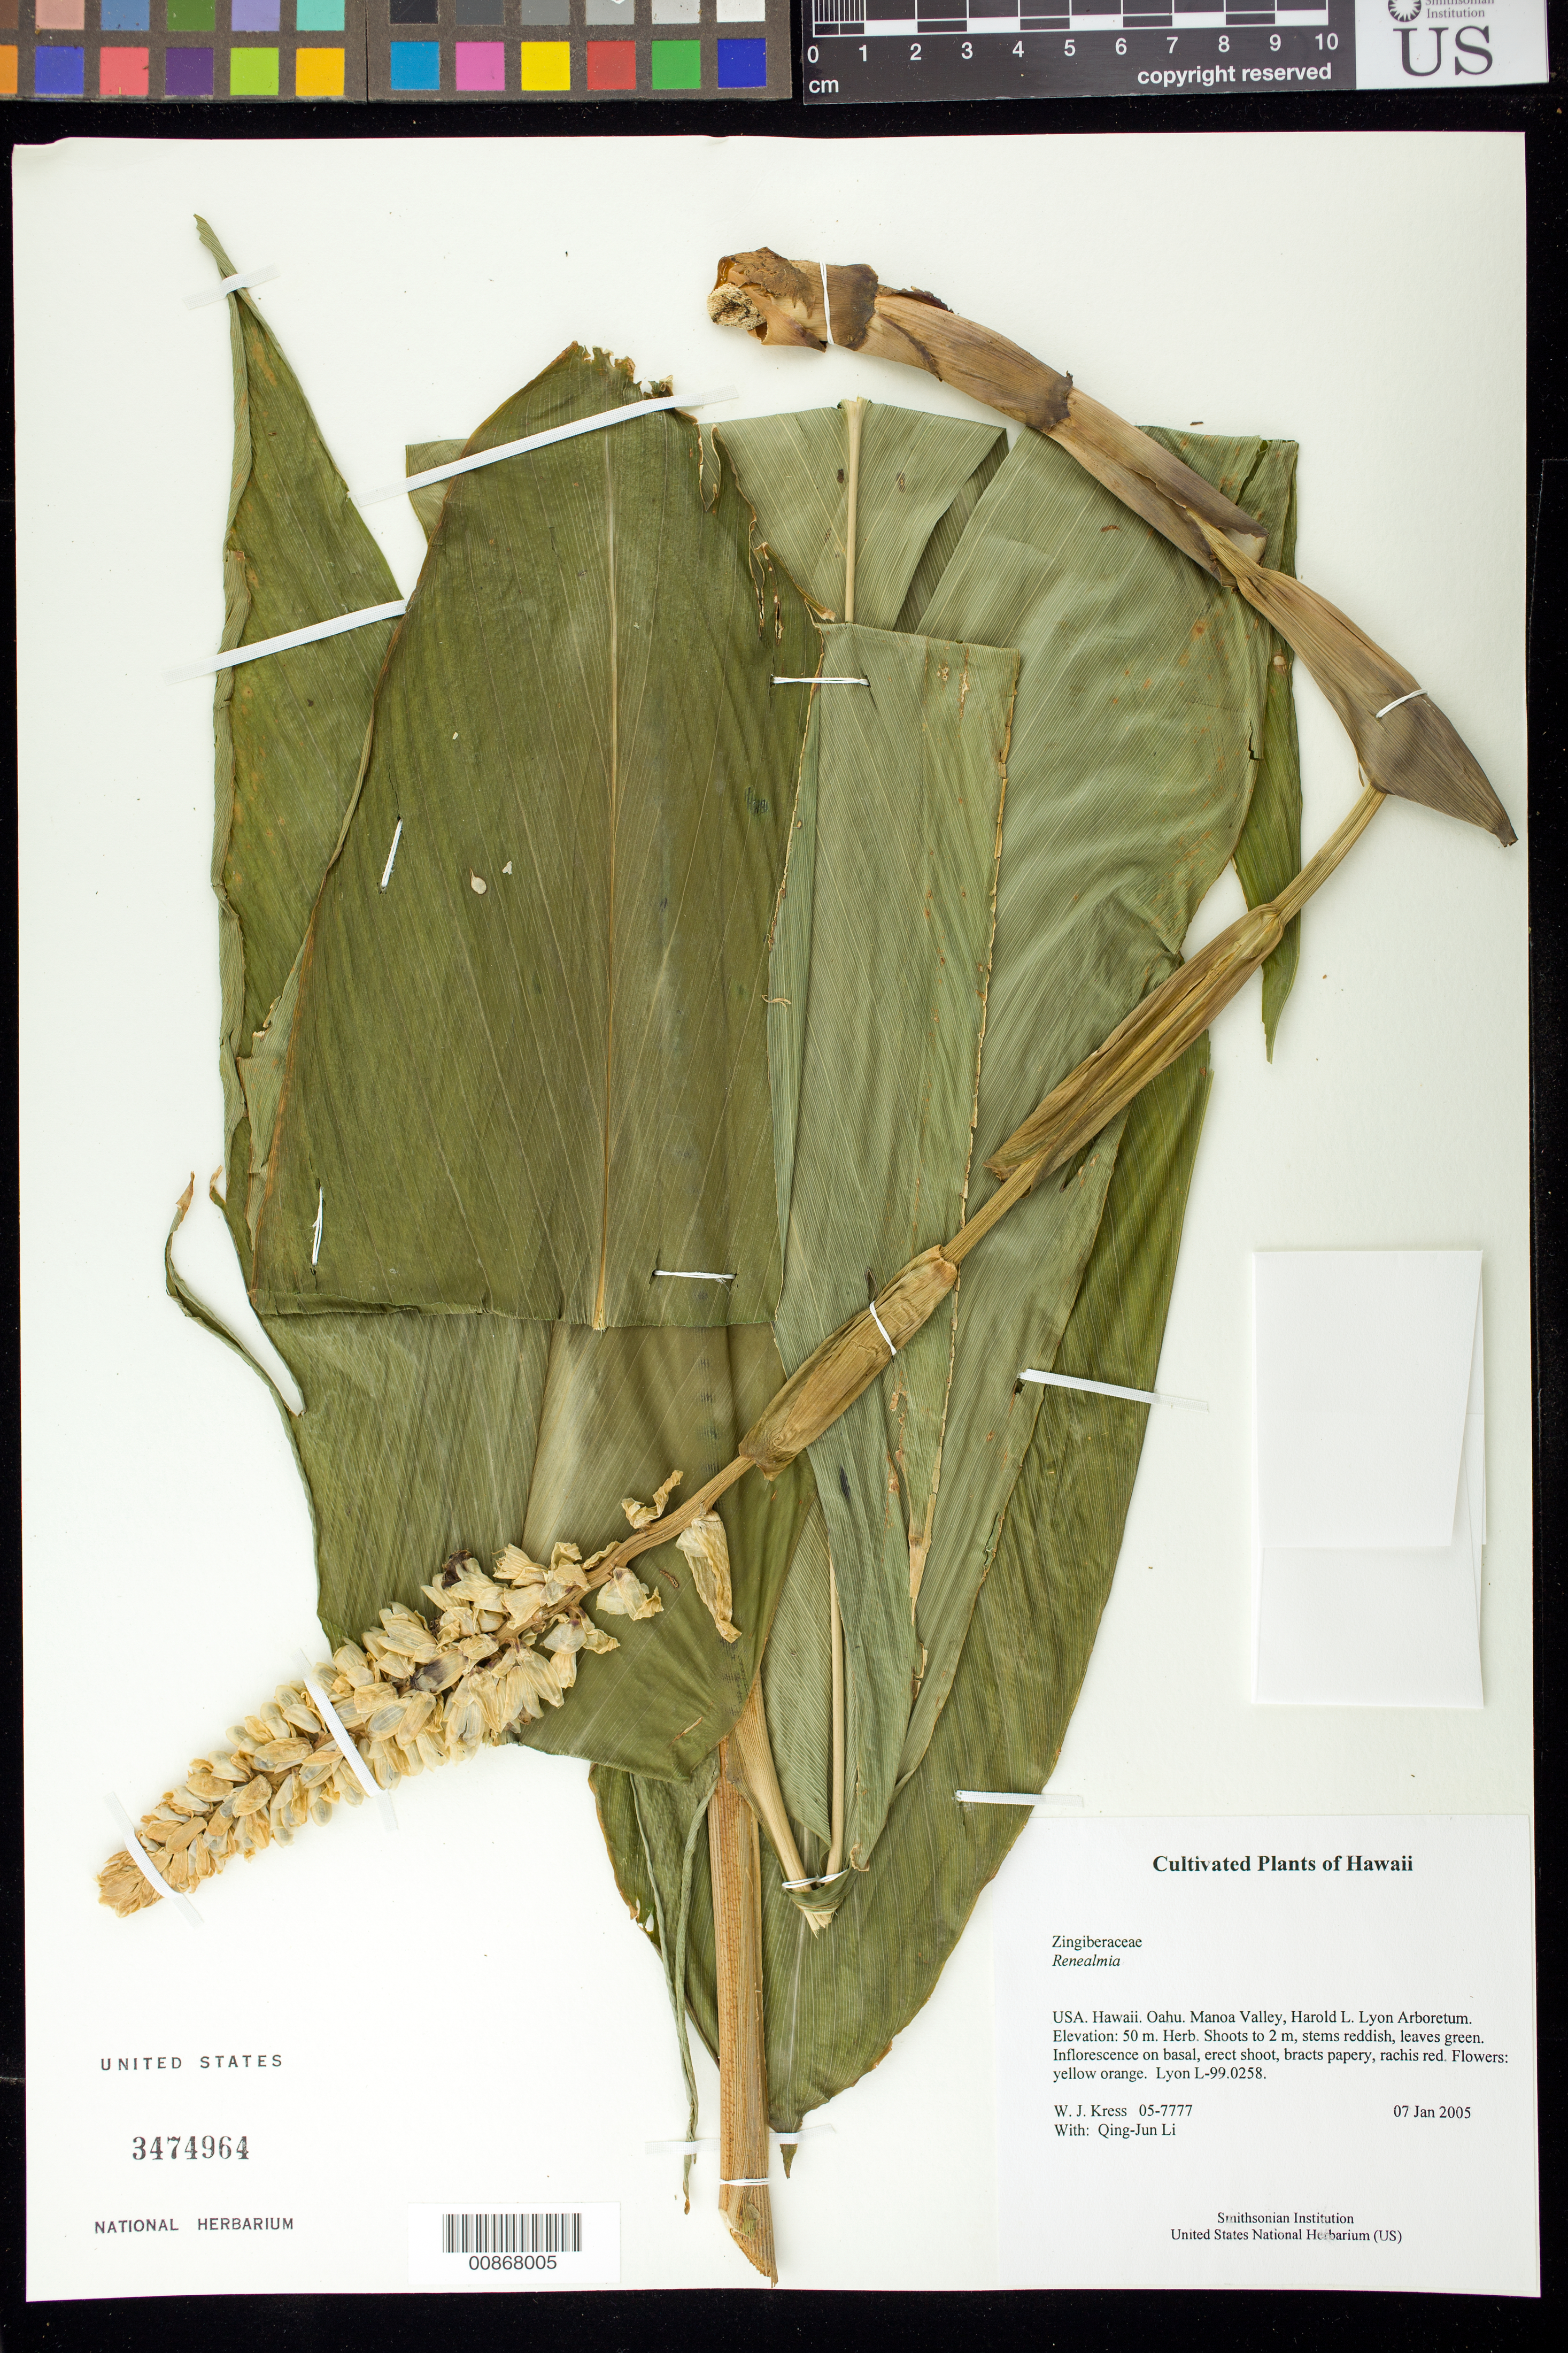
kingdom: Plantae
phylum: Tracheophyta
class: Liliopsida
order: Zingiberales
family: Zingiberaceae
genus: Renealmia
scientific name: Renealmia sp.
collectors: W. J. Kress & Q. J. Li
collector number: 05-7777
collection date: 2005-01-07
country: United States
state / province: Hawaii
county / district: Honolulu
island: Oahu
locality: Manoa Valley, Harold L. Lyon Arboretum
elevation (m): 50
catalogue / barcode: US 3474964